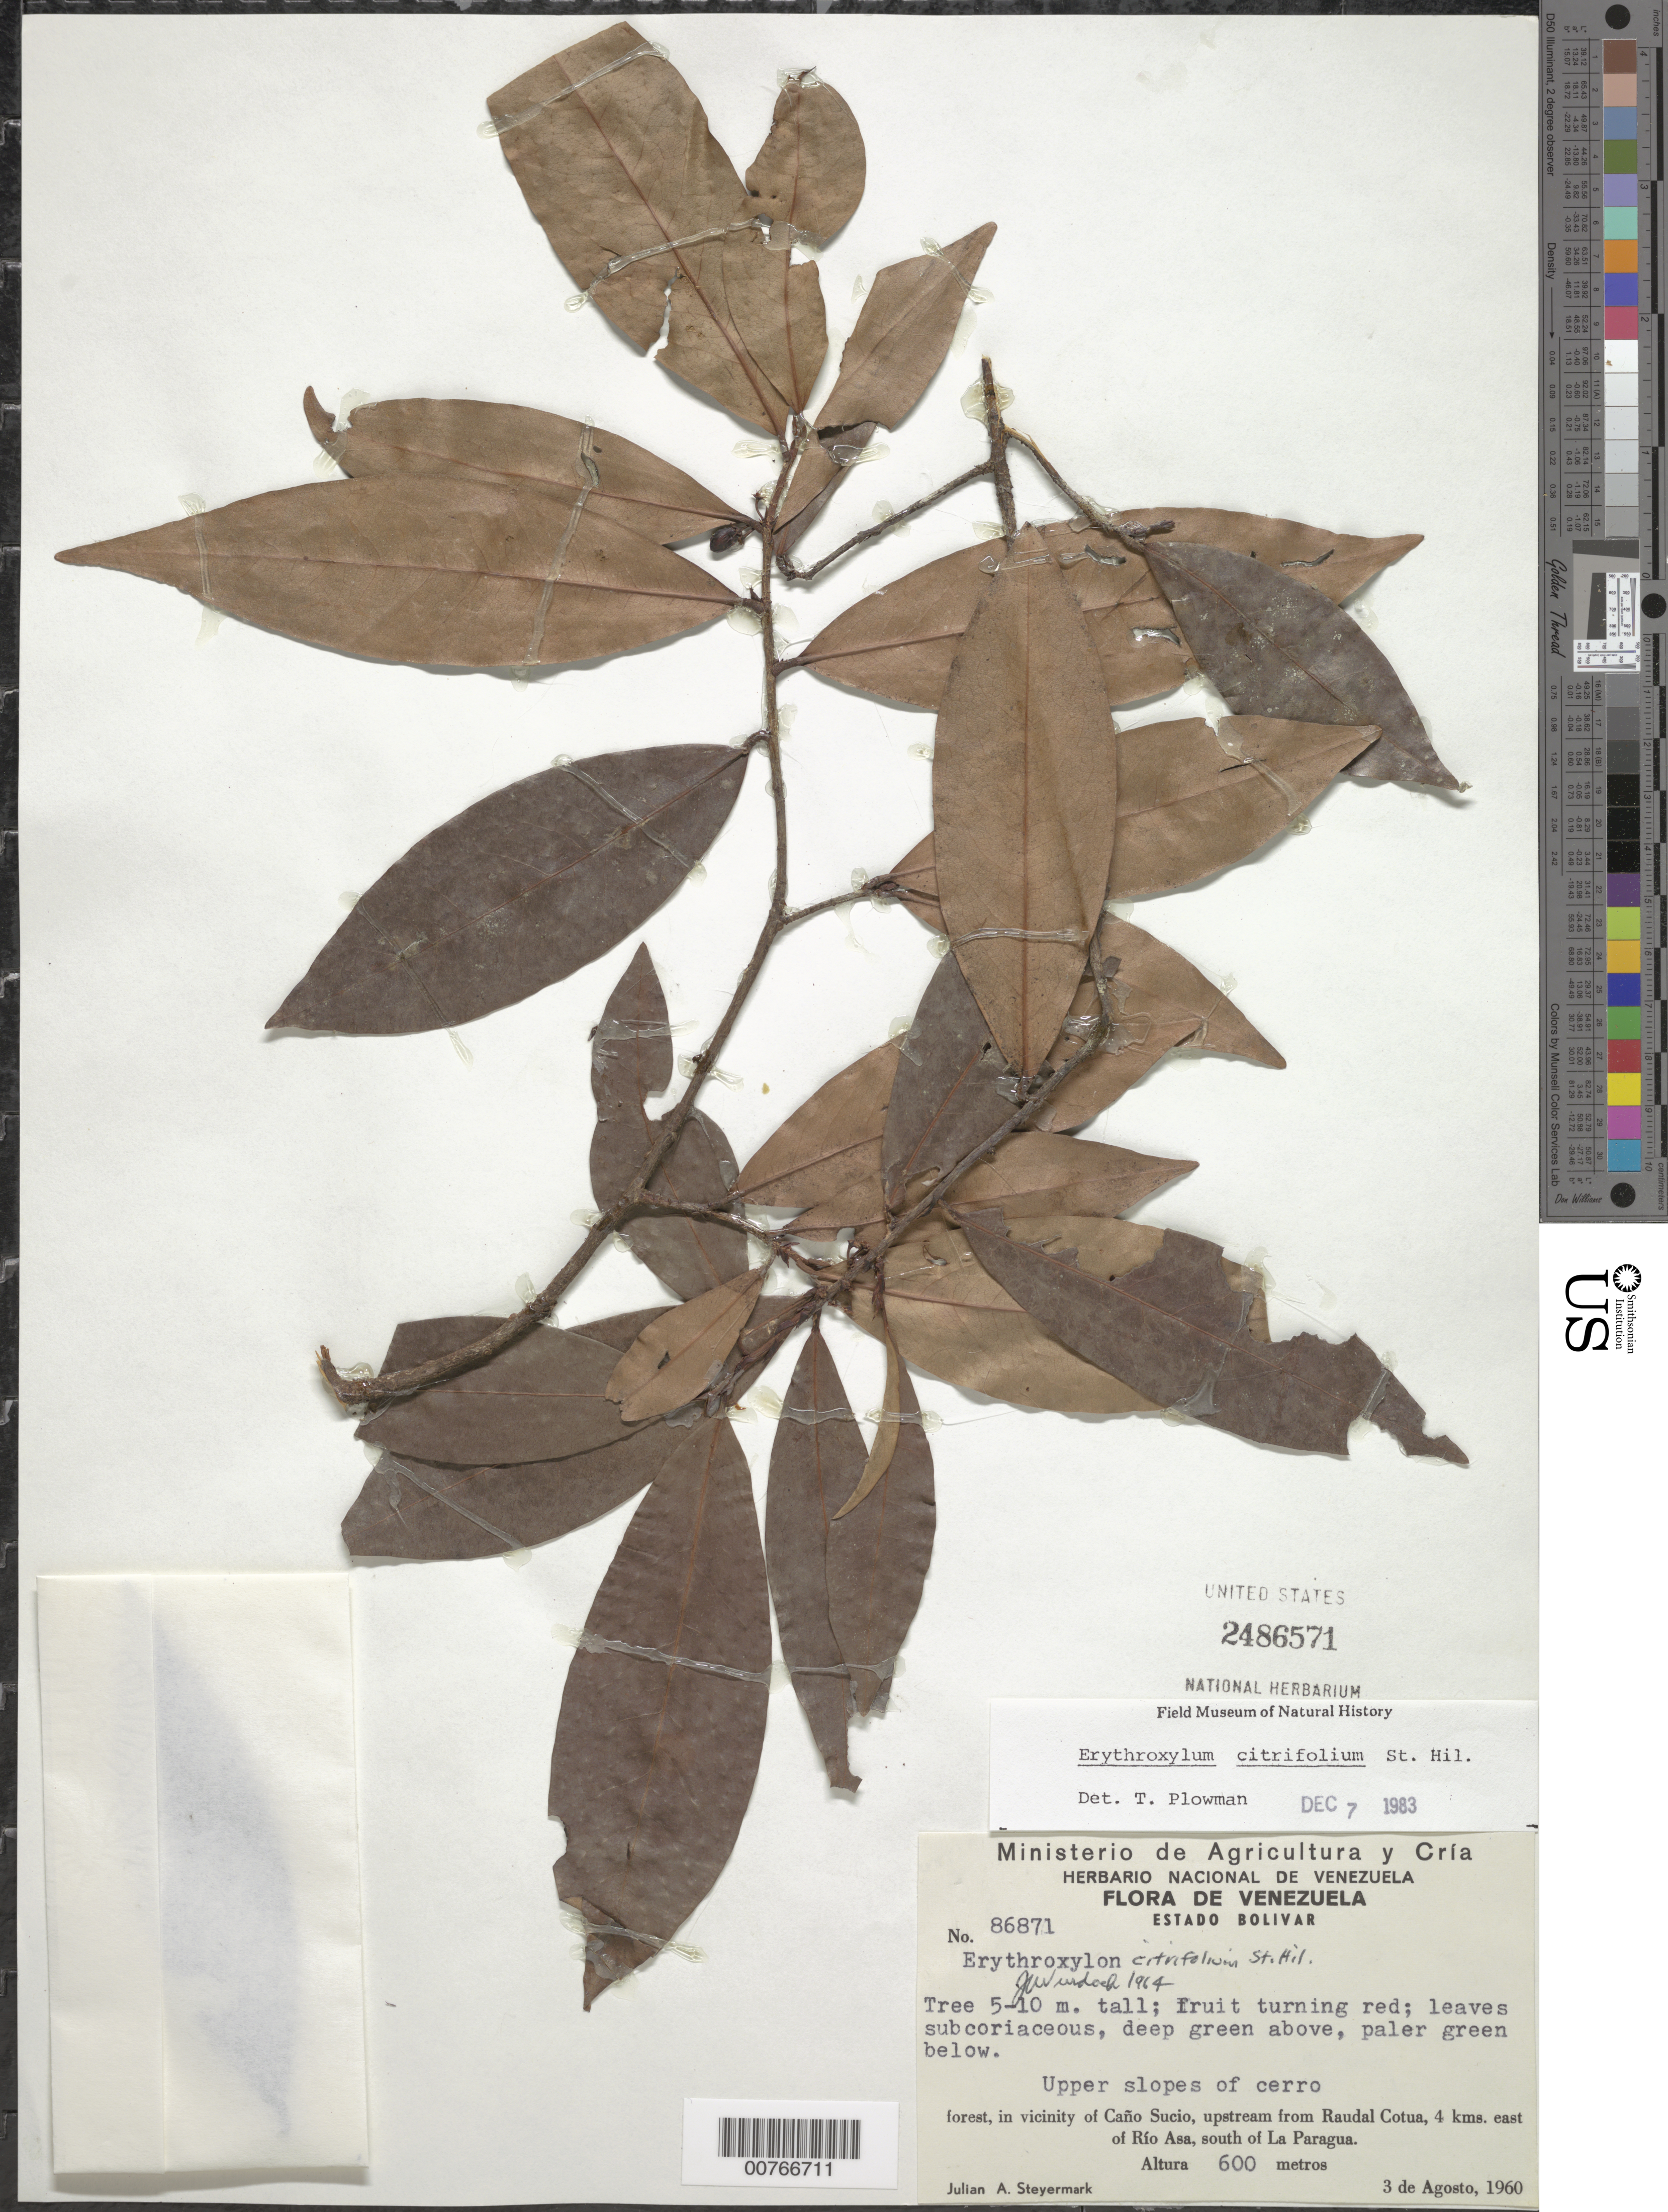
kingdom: Plantae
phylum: Tracheophyta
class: Magnoliopsida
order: Malpighiales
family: Erythroxylaceae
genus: Erythroxylum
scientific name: Erythroxylum citrifolium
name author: A. St.-Hil.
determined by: Plowman, Timothy C.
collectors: J. Steyermark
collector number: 86871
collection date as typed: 3-Aug-60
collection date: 1960-08-03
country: Venezuela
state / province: Bolívar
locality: Caño Sucio vic, upstream from Raudal Cotua, 4 km E of Río Asa, S of la Paragua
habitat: Forest, upper slopes of cerro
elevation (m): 600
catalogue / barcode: US 2486571